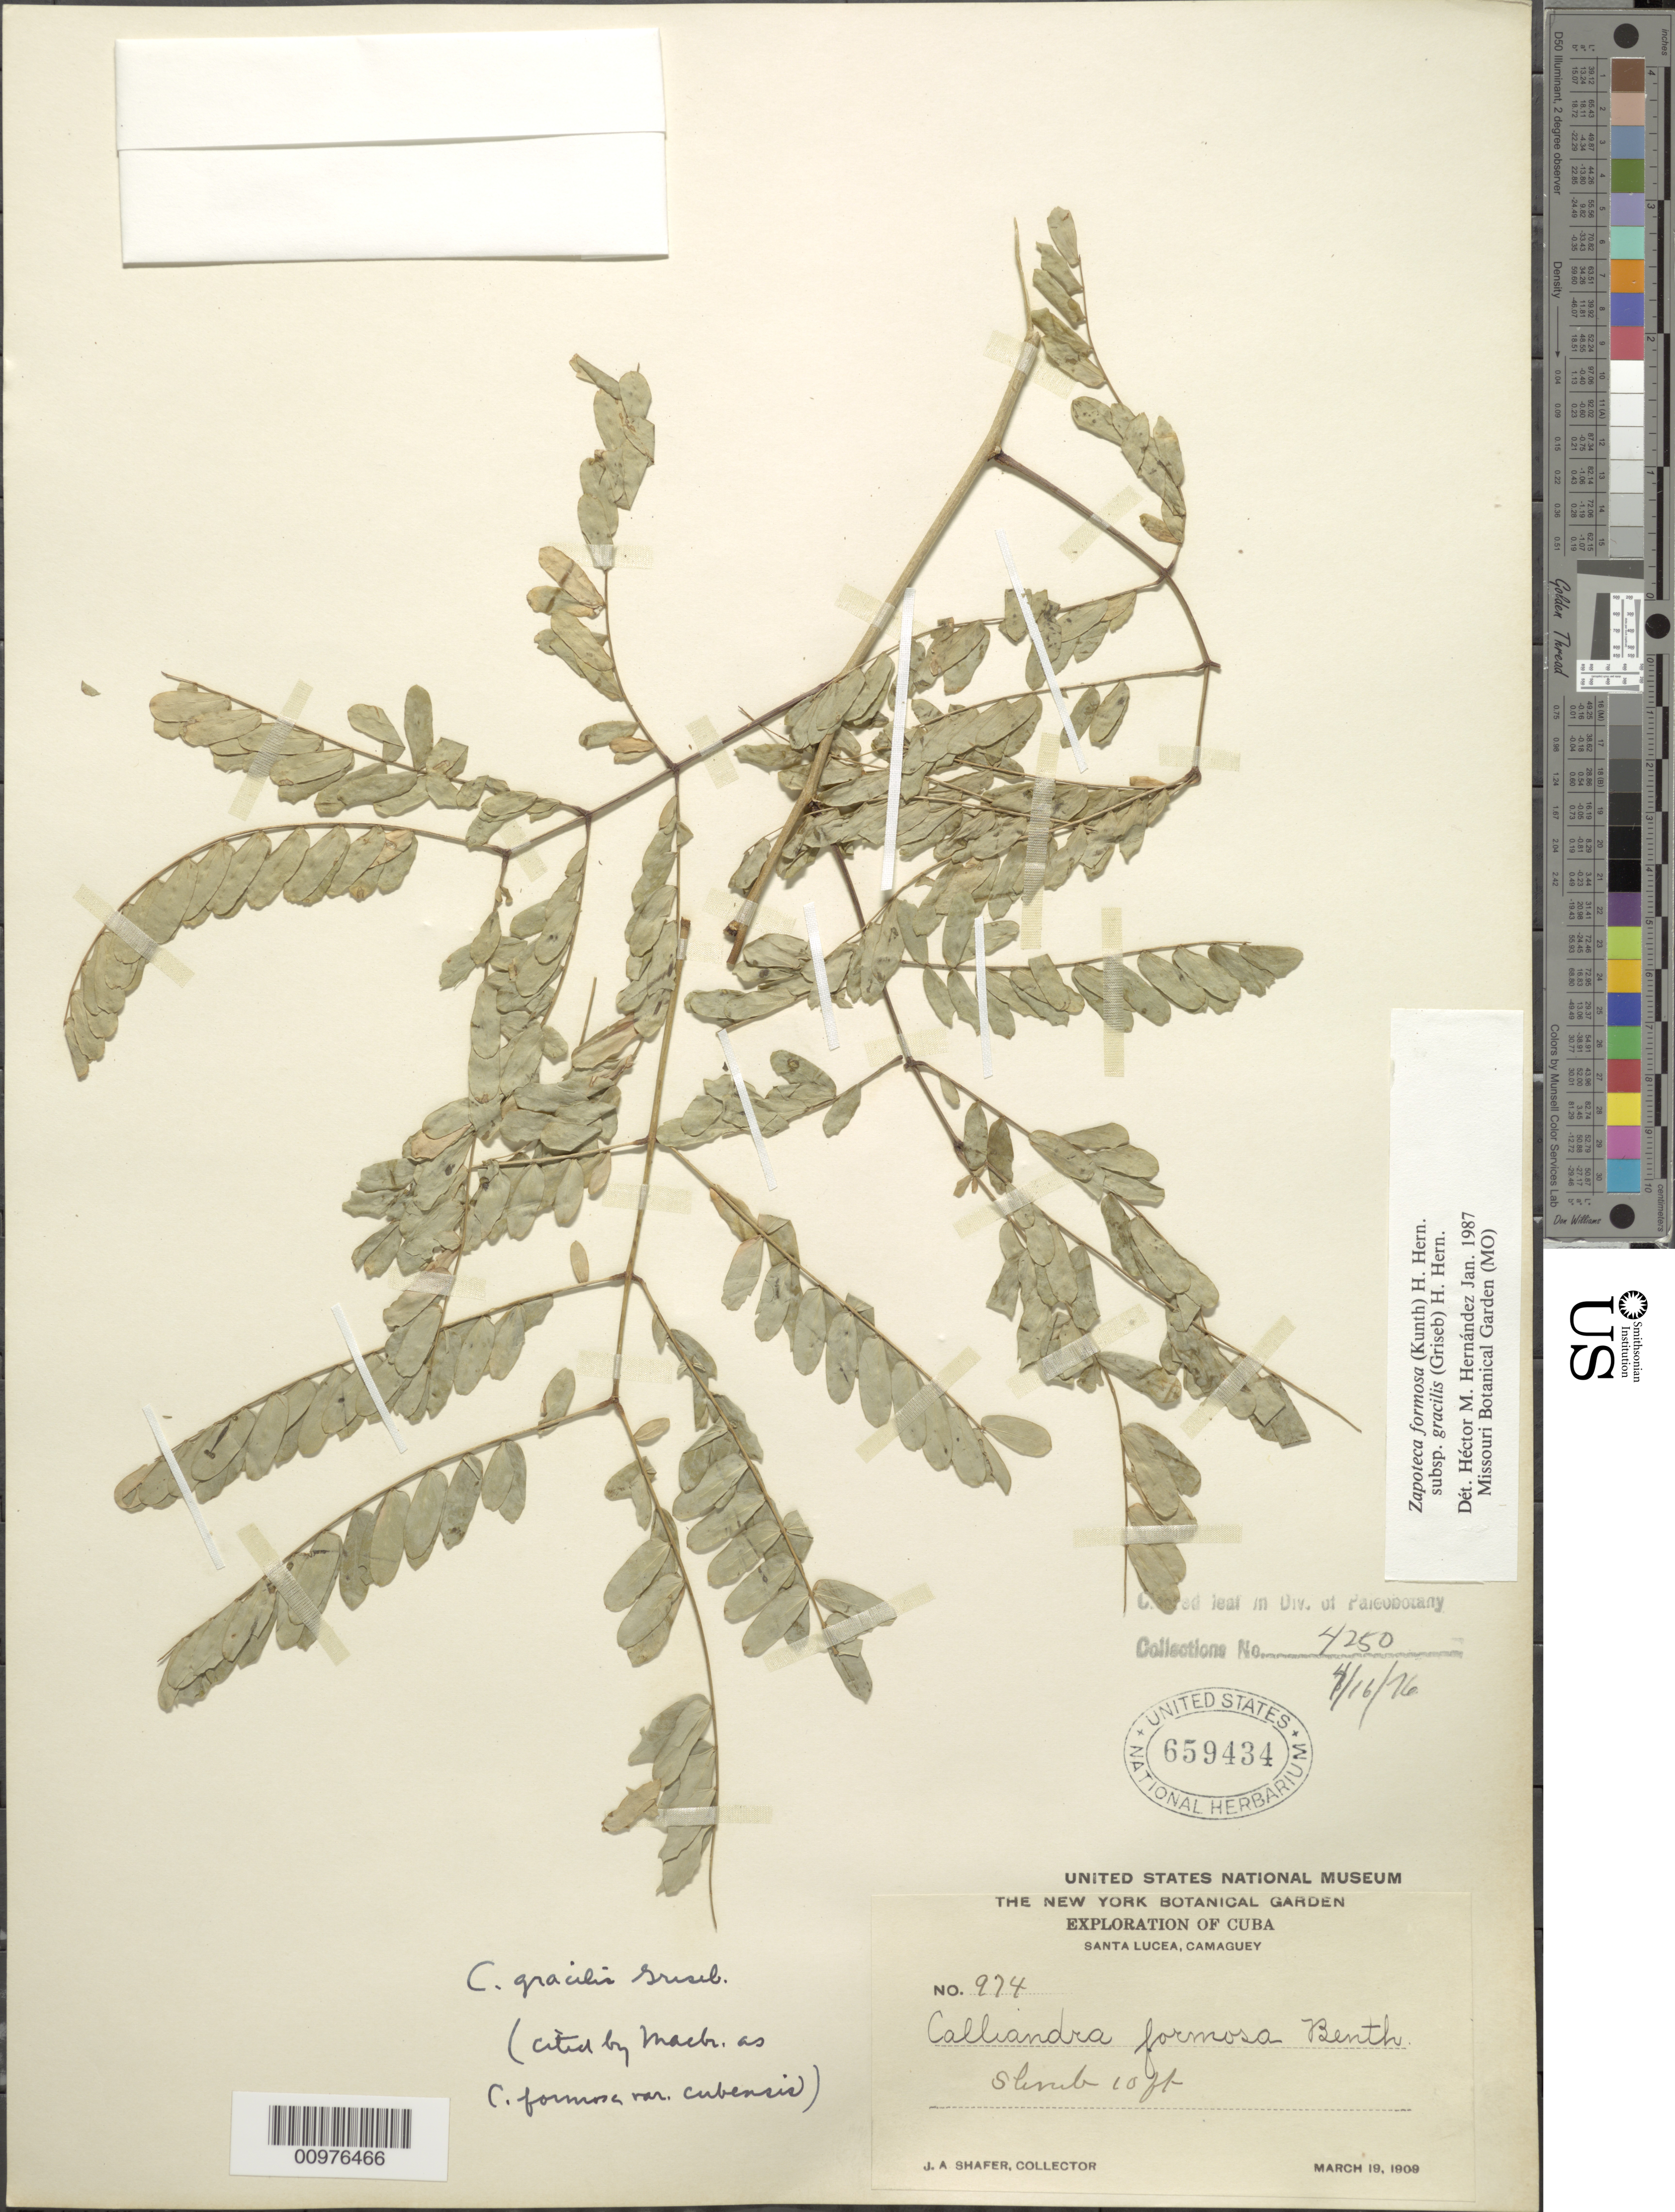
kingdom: Plantae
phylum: Tracheophyta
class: Magnoliopsida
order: Fabales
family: Fabaceae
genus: Zapoteca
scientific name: Zapoteca formosa subsp. gracilis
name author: (Griseb.) H.M. Hern.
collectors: J. A. Shafer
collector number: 974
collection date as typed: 19 Mar 1909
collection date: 1909-03-19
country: Cuba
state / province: Camagüey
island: Cuba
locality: Santa Lucea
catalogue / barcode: US 659434